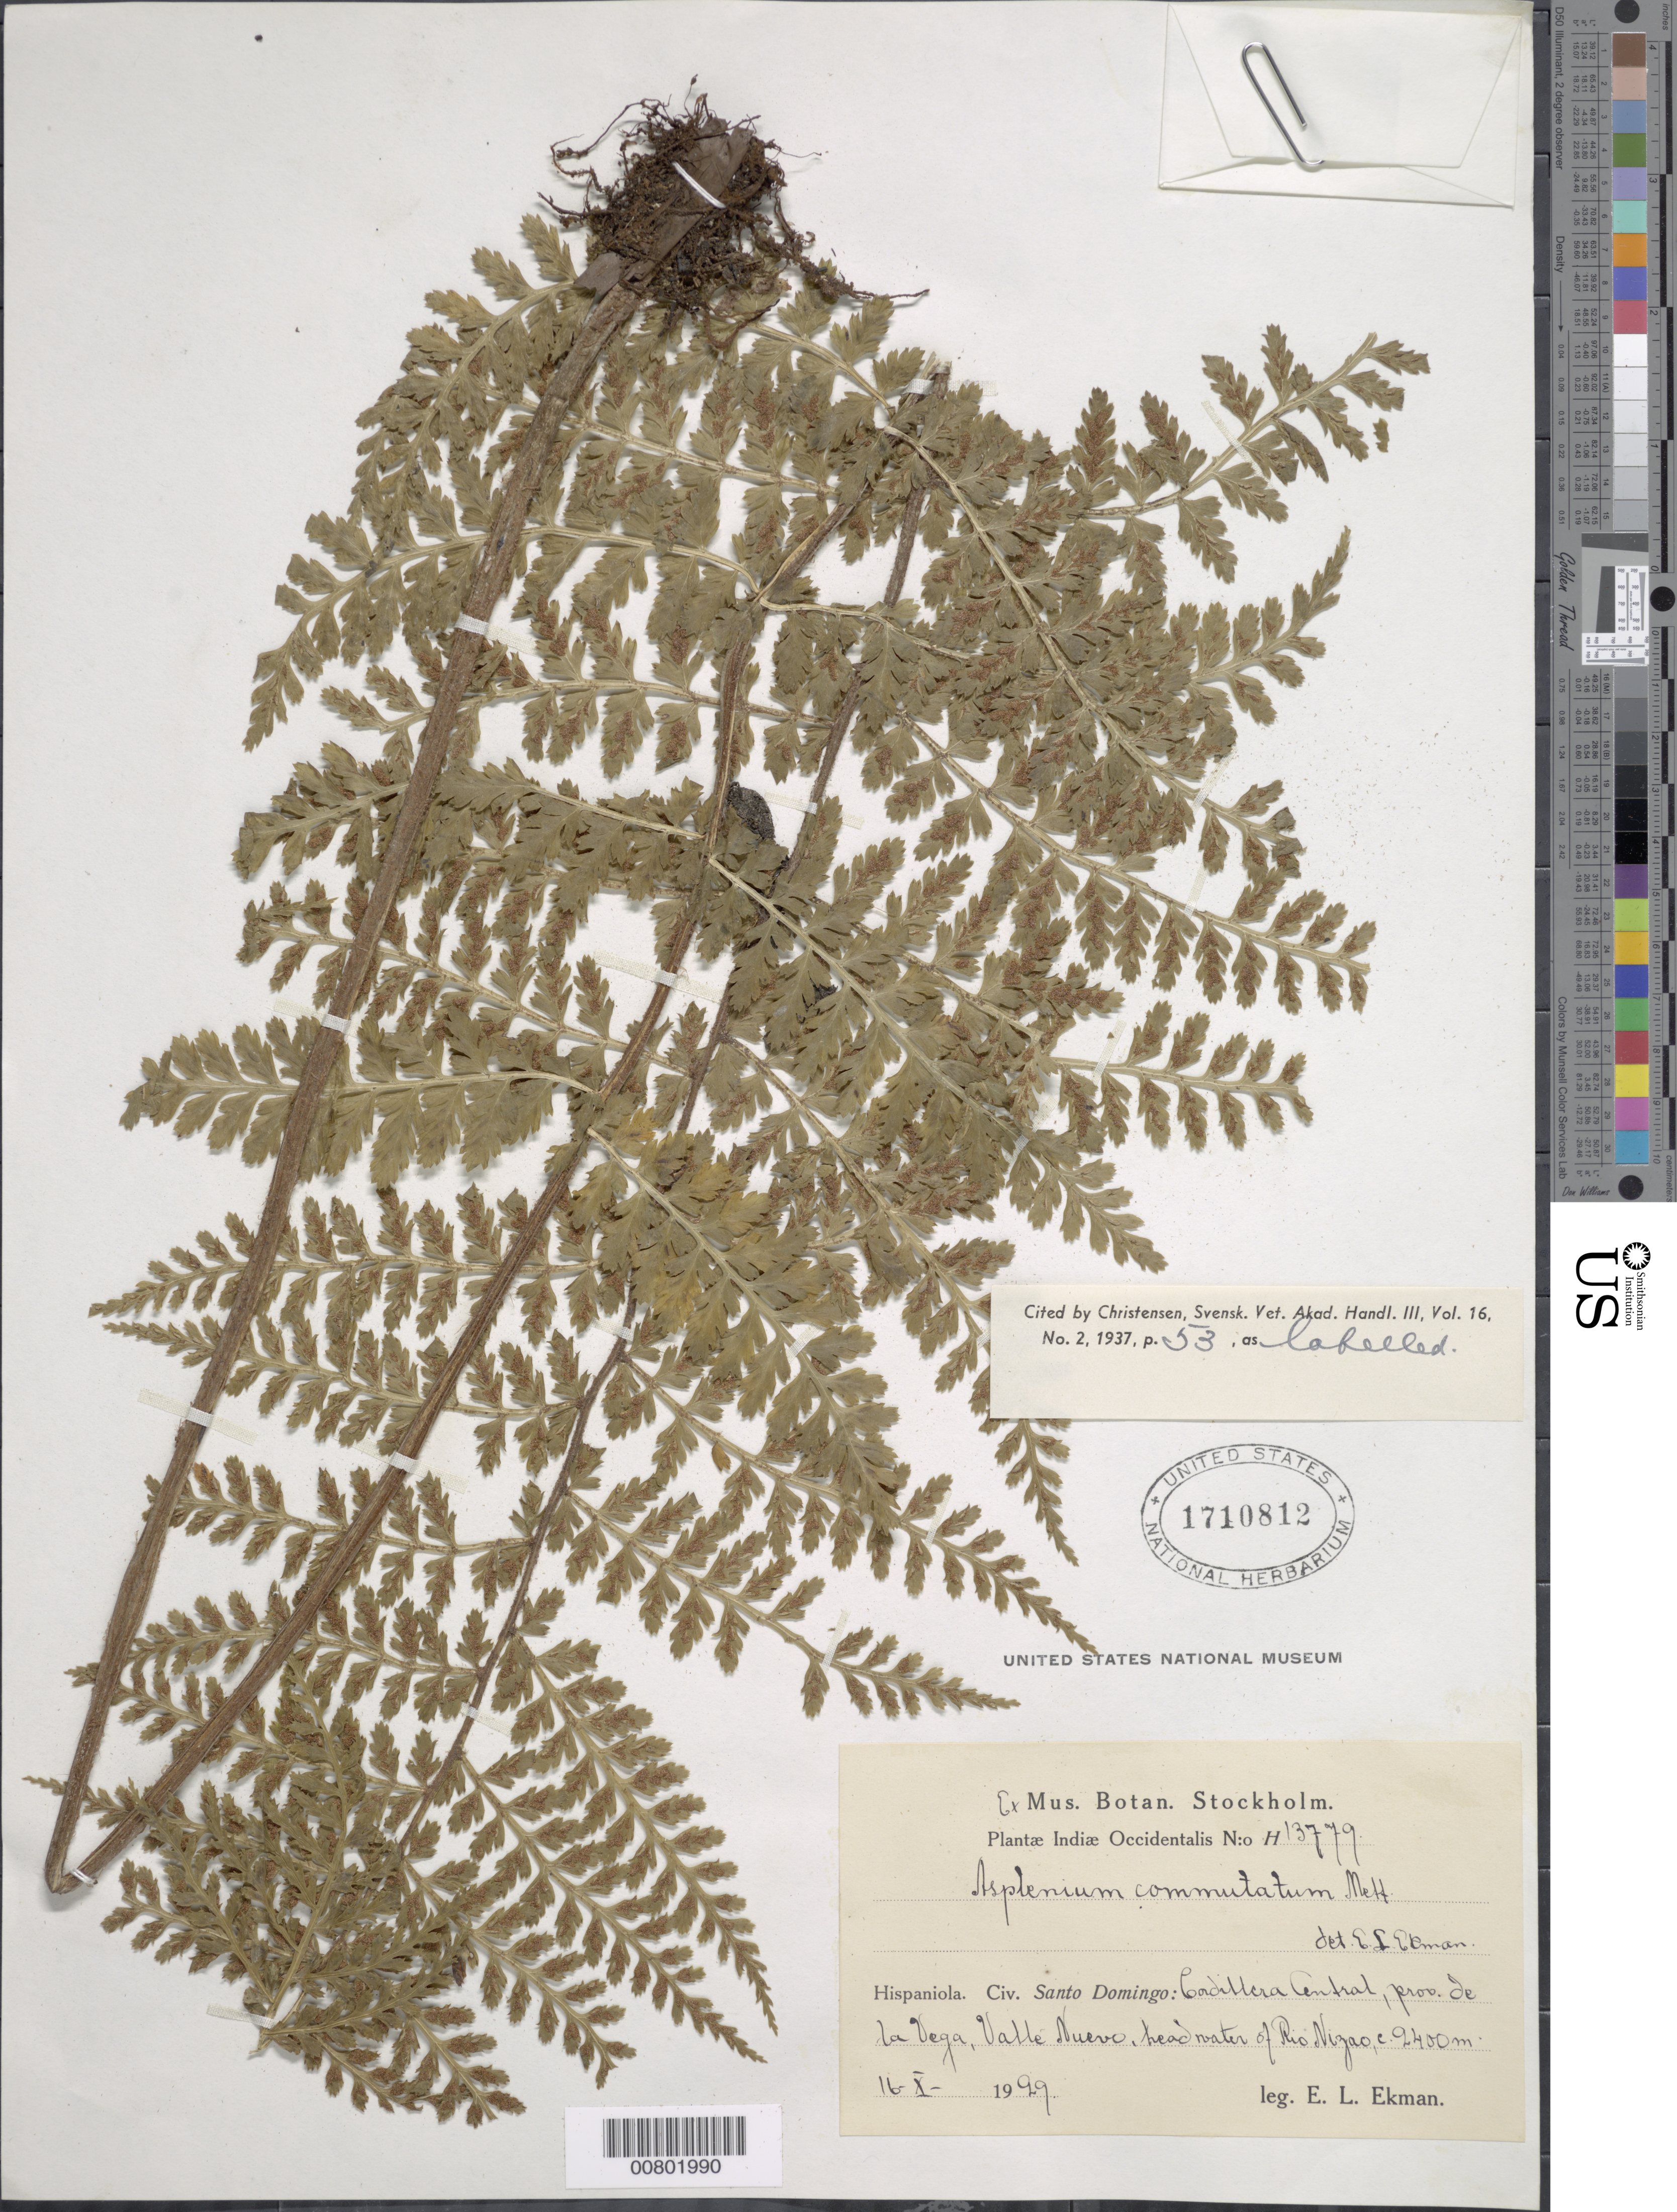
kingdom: Plantae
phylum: Tracheophyta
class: Polypodiopsida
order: Polypodiales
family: Aspleniaceae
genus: Asplenium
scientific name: Asplenium commutatum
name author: Mett. ex Kuhn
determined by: Christensen, C. F. A.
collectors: E. L. Ekman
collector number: H 13779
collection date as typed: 16 Oct 1929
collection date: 1929-10-16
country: Dominican Republic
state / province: La Romana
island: Hispaniola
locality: Cordillera Central, Valle Nuevo, headwater of Río Nizao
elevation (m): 2400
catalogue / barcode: US 1710812